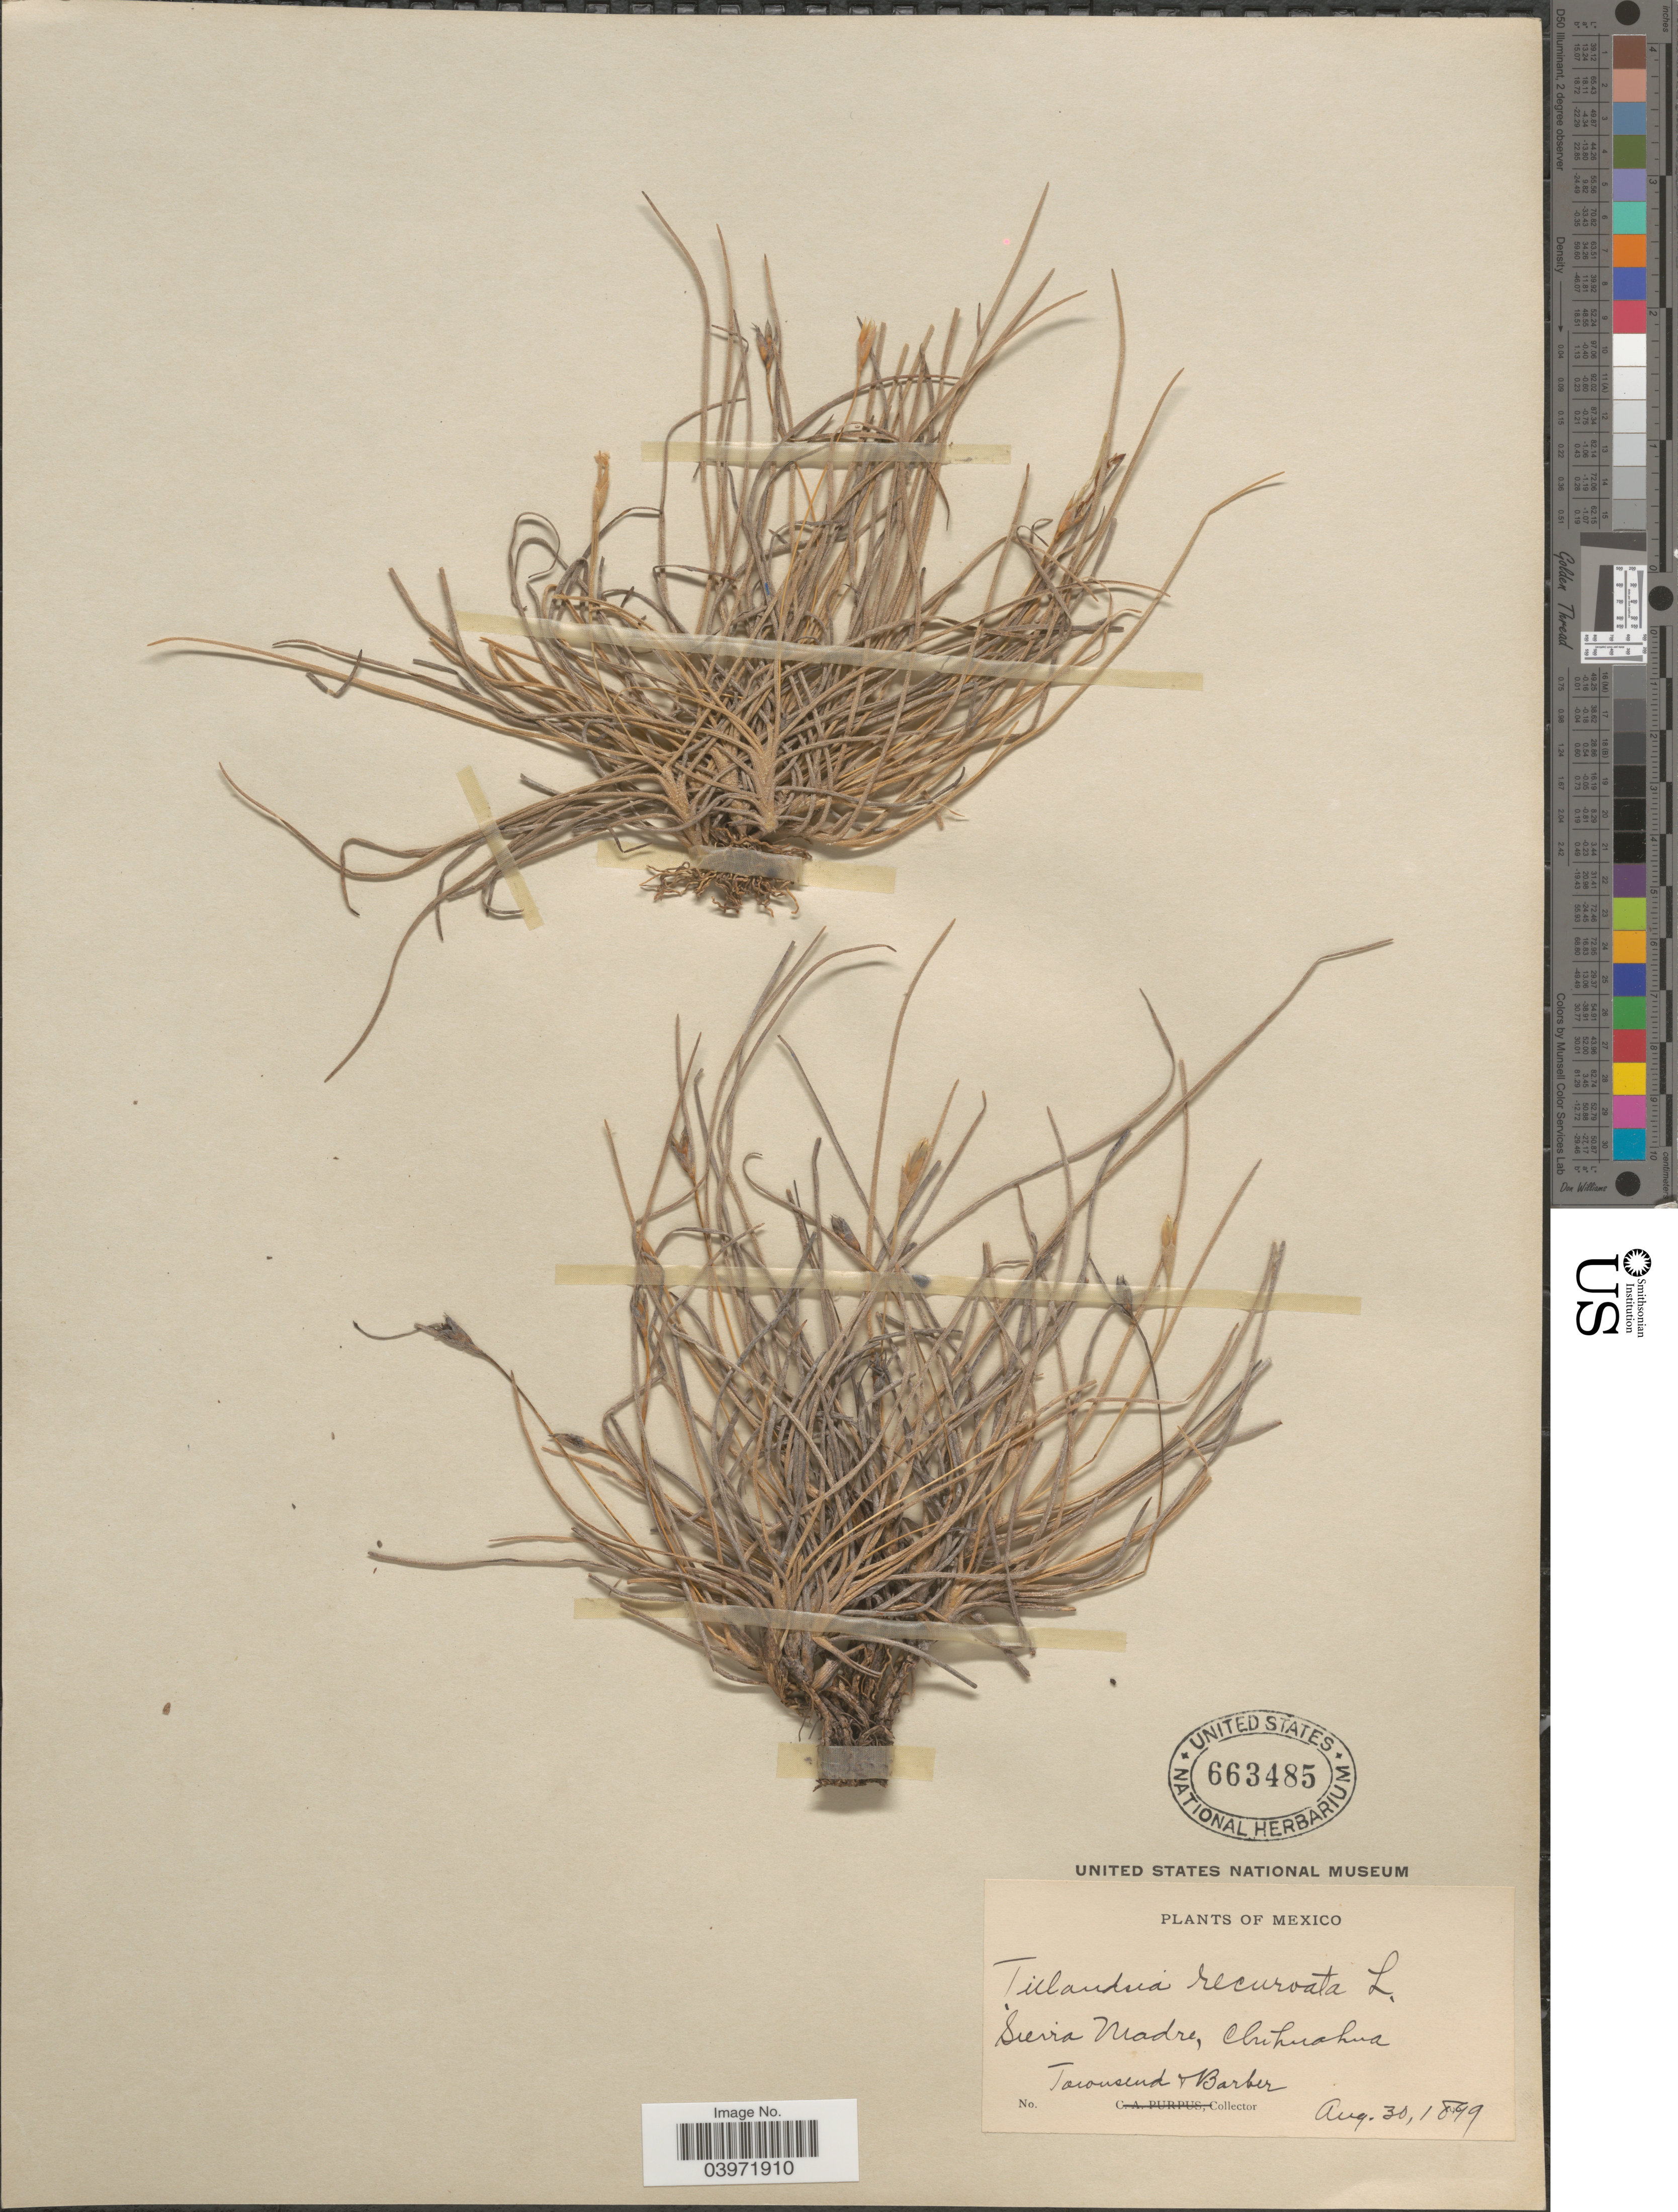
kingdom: Plantae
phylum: Tracheophyta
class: Liliopsida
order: Poales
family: Bromeliaceae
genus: Tillandsia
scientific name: Tillandsia recurvata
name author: L.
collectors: Townsend & -. Barber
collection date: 1899-08-30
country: Mexico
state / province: Chihuahua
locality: Sierra Madre.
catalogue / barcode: US 663485